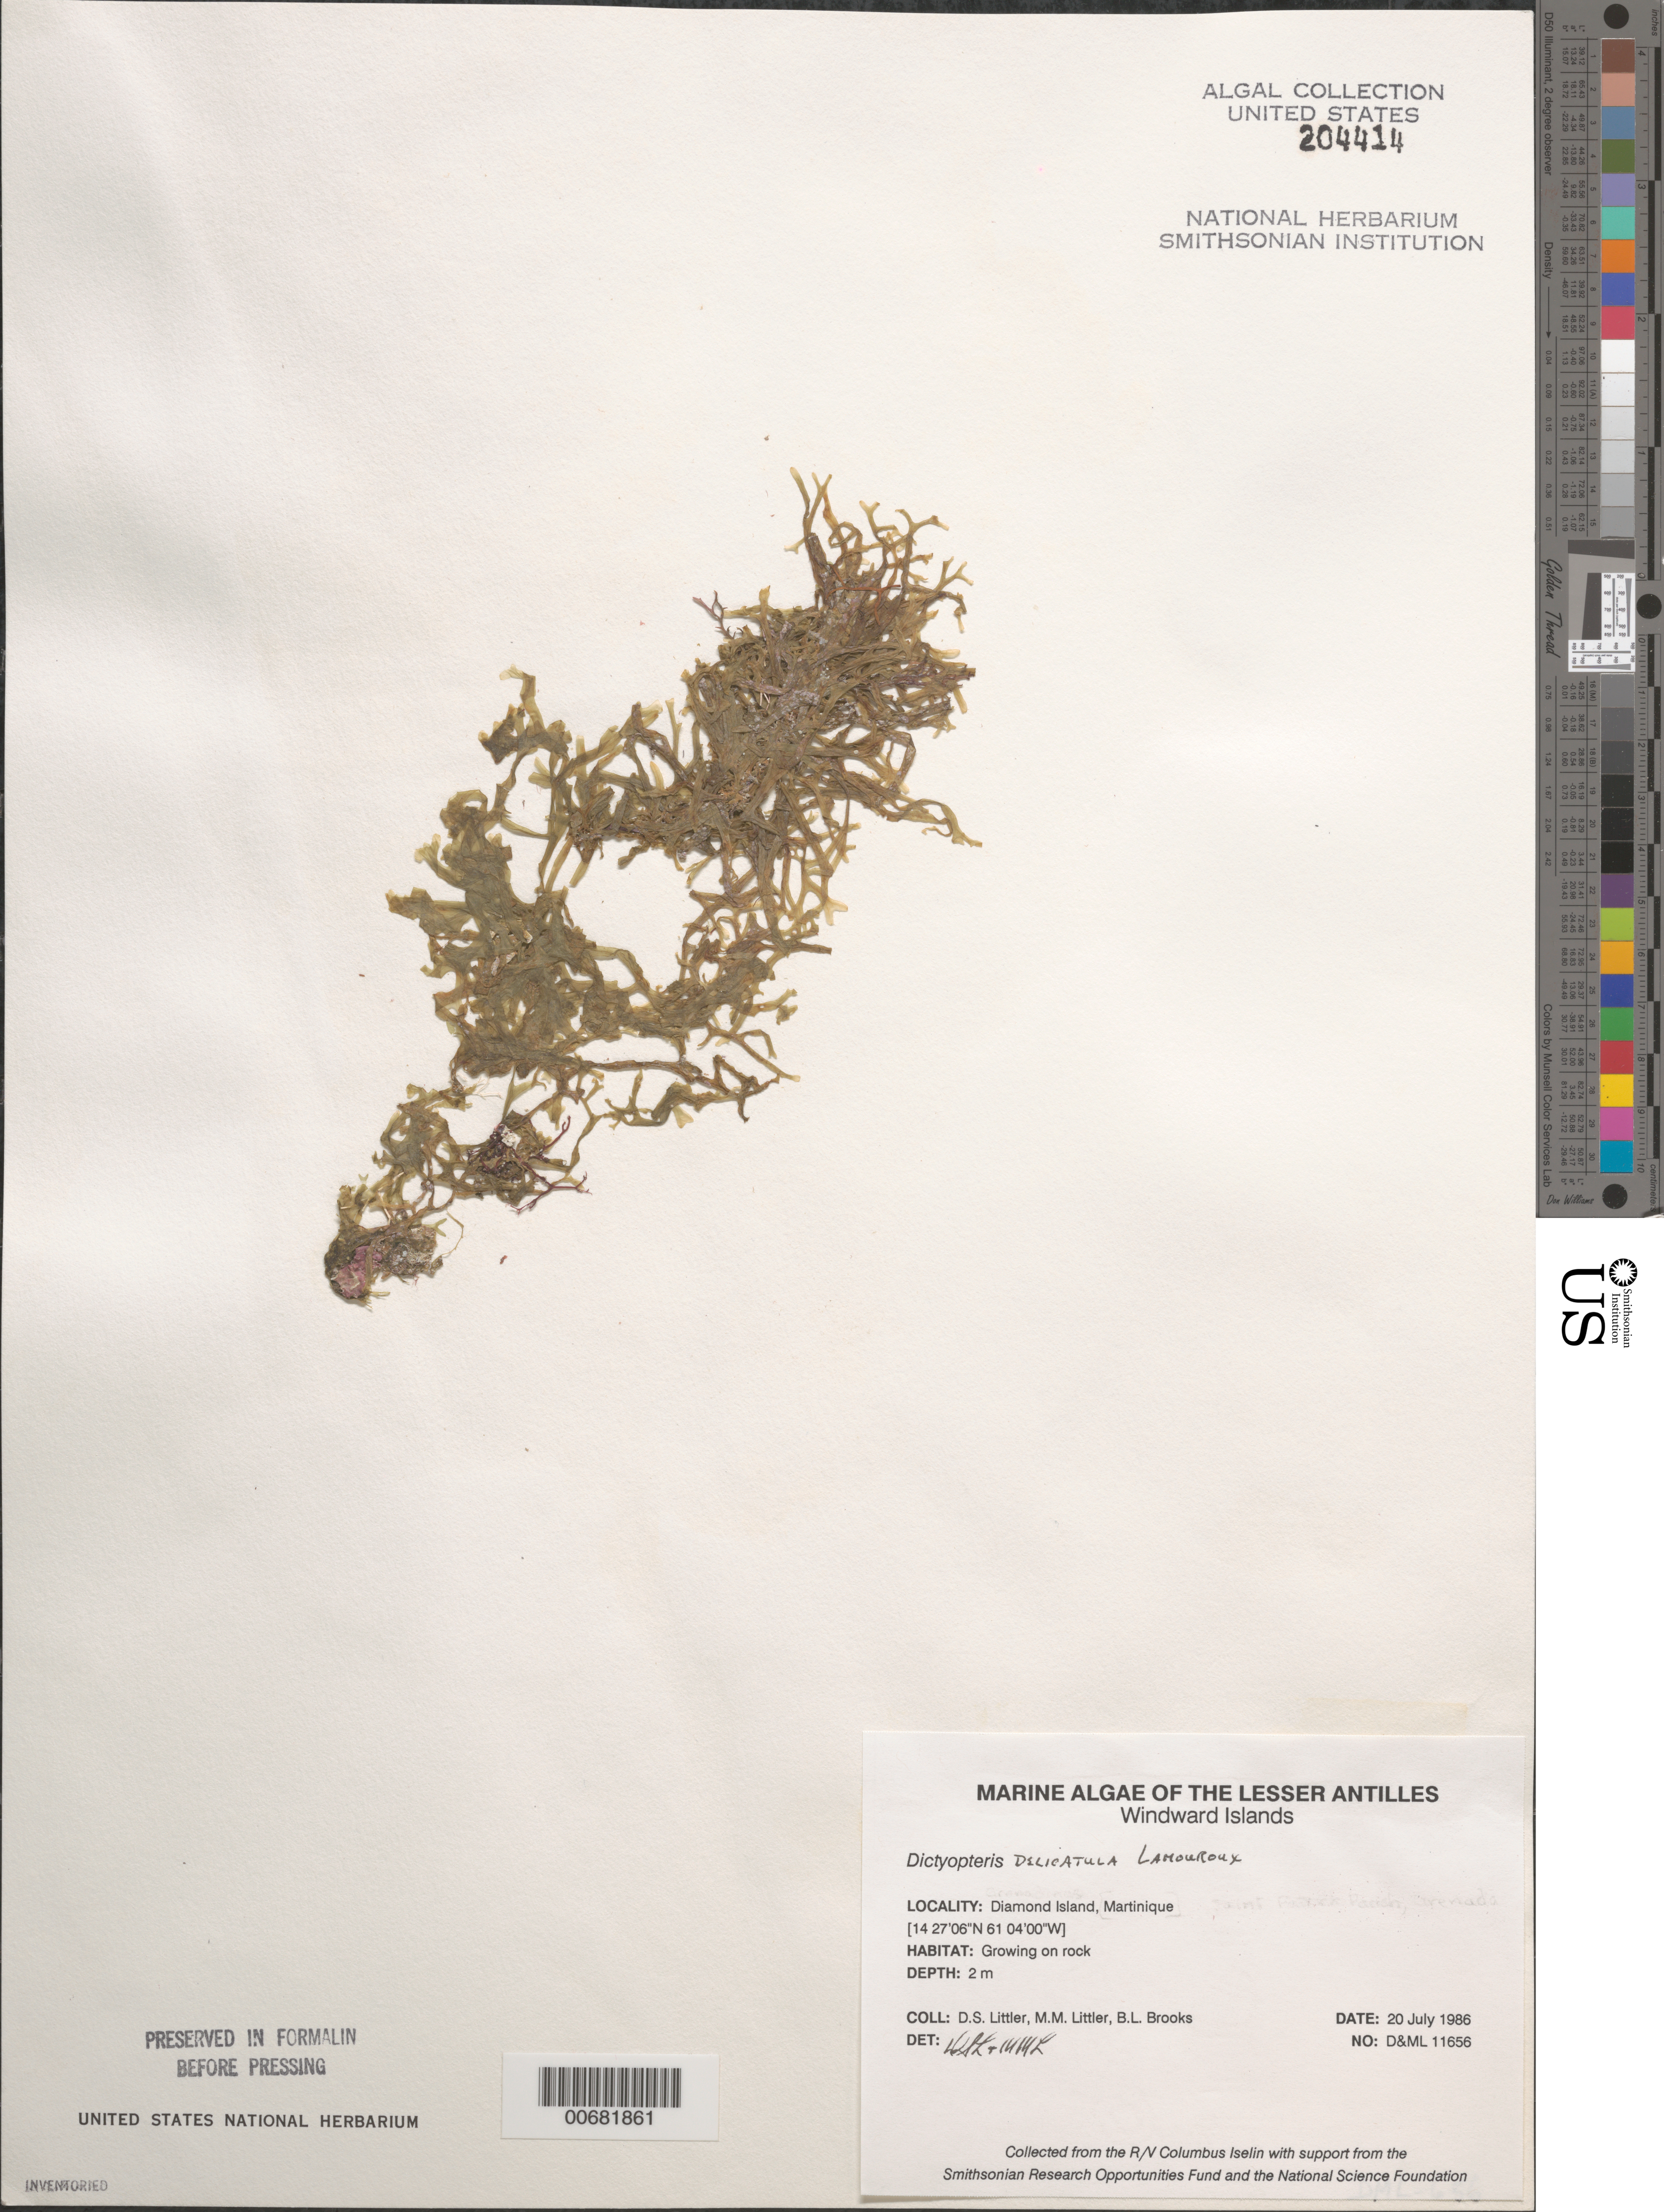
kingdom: Chromista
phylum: Ochrophyta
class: Phaeophyceae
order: Dictyotales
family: Dictyotaceae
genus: Dictyopteris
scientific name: Dictyopteris delicatula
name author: J.V.Lamouroux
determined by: Littler, D. S.; Littler, M. M.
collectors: D. S. Littler, M. M. Littler & B. Brooks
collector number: D&ML 11656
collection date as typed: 20 Jul 1986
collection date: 1986-07-20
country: Martinique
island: Diamond Island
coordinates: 14 27' 06" N, 61 04' 00" W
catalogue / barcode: US 204414